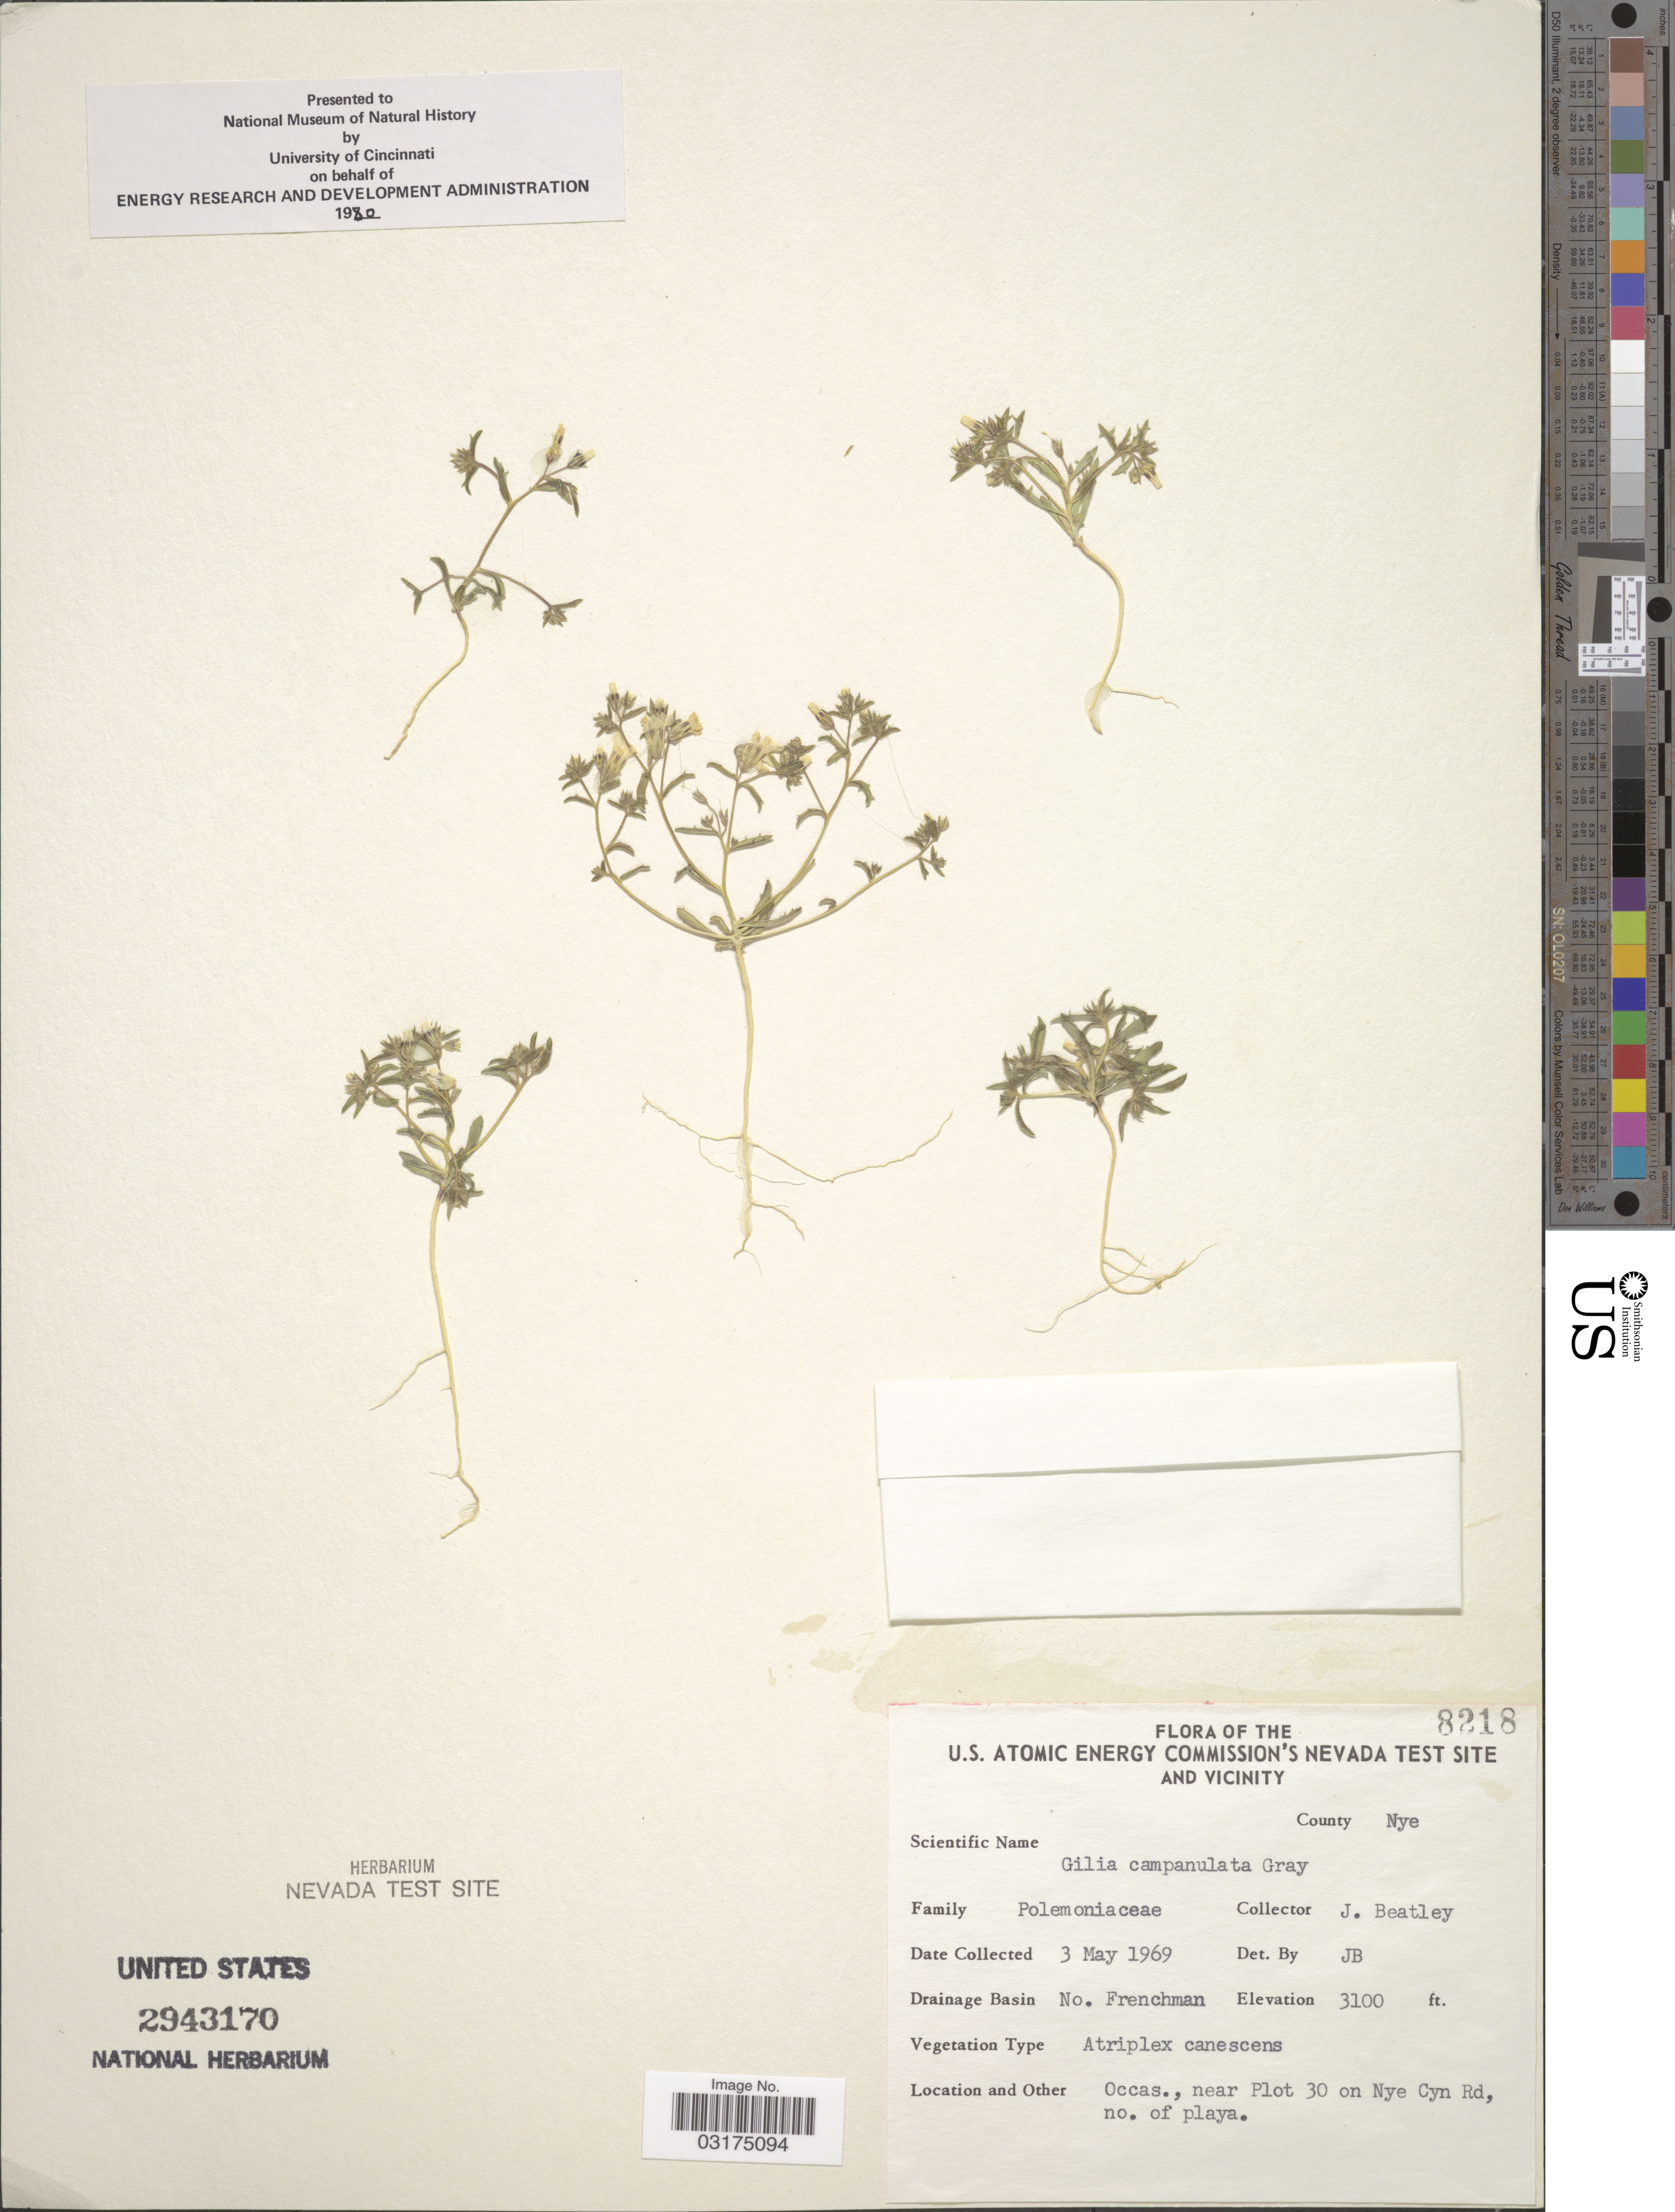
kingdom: Plantae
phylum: Tracheophyta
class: Magnoliopsida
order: Ericales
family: Polemoniaceae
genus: Linanthus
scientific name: Linanthus campanulatus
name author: (A. Gray) J.M. Porter & L.A. Johnson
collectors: J. C. Beatley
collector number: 8218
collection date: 1969-05-03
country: United States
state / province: Nevada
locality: U.S. Atomic Energy Commission's Nevada Test Site and Vicinity, County Nye, Drainage Basin No. Frenchman, Occas., near Plot 30 on Nye Cyn Rd, no. of playa.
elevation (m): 945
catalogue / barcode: US 2943170